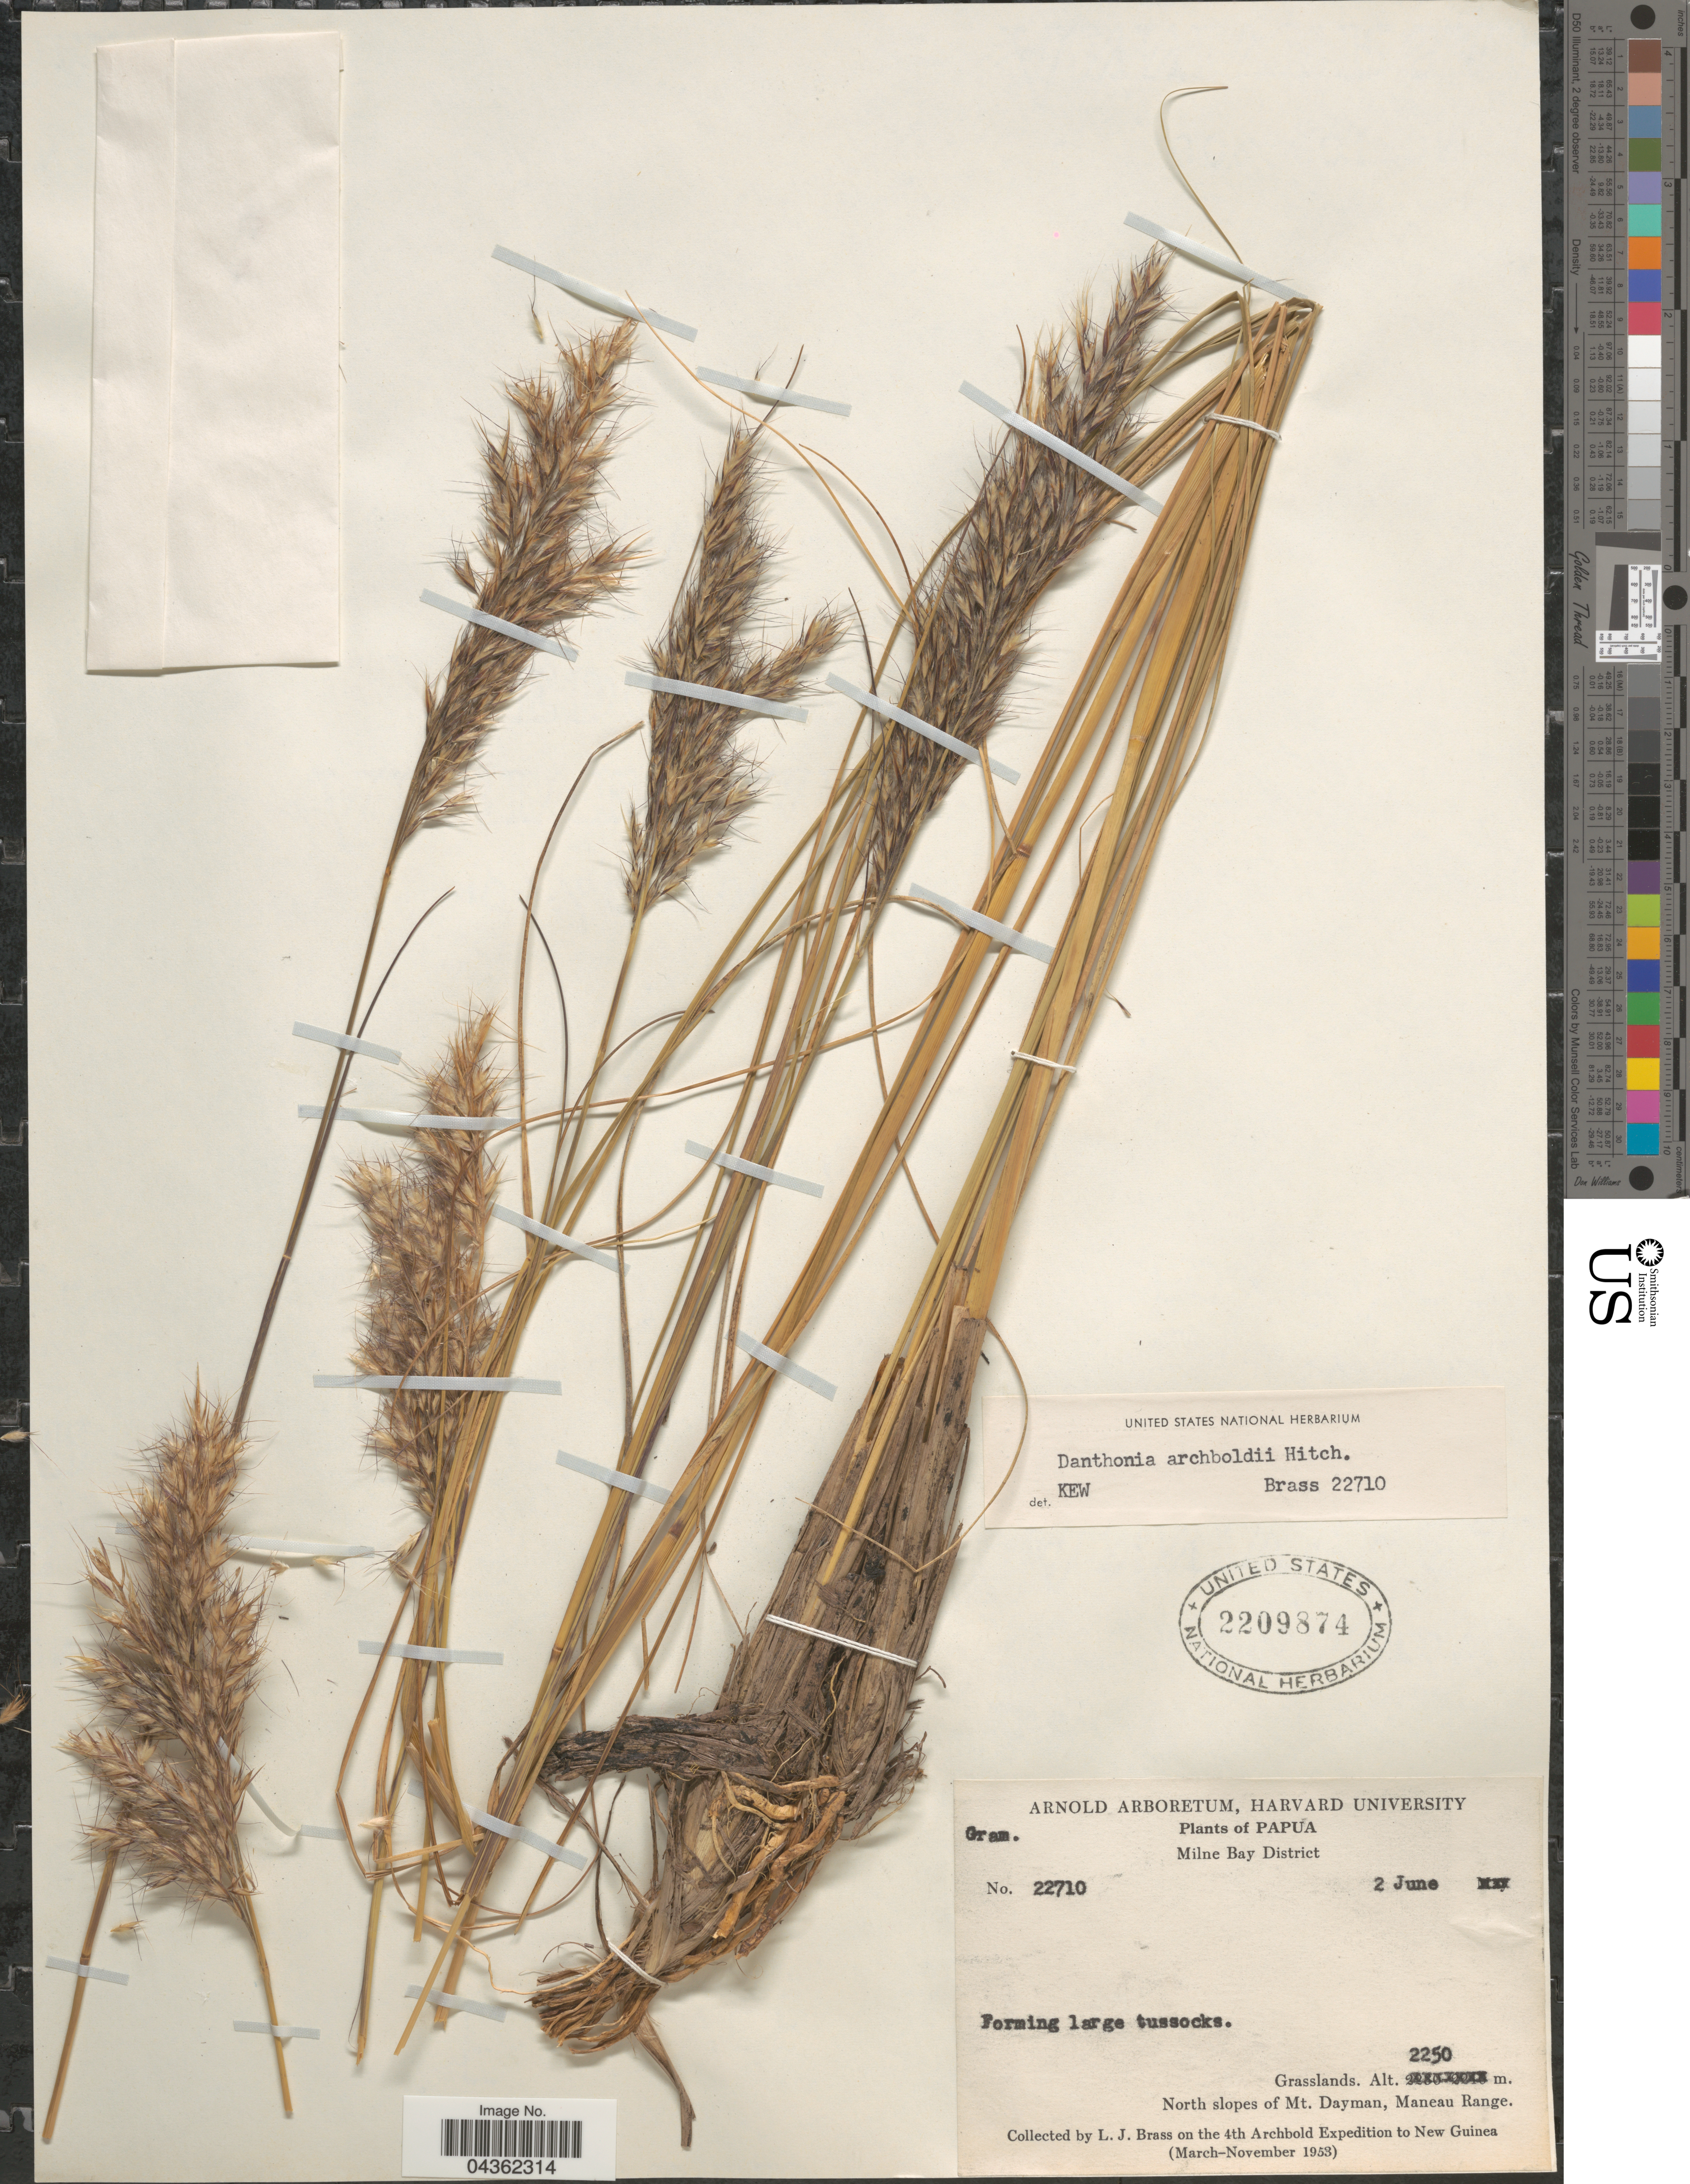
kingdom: Plantae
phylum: Tracheophyta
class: Liliopsida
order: Poales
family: Poaceae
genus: Chimaerochloa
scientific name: Chimaerochloa archboldii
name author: (Hitchc.) Pirie & H.P. Linder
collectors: L. J. Brass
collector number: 22710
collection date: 1953-06-02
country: Papua New Guinea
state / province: Milne Bay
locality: Papua. Milne Bay District. North slopes of Mt. Dayman, Maneau Range. 4th Archbold Expedition to New Guinea (March-November 1953).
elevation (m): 2250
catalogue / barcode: US 2209874